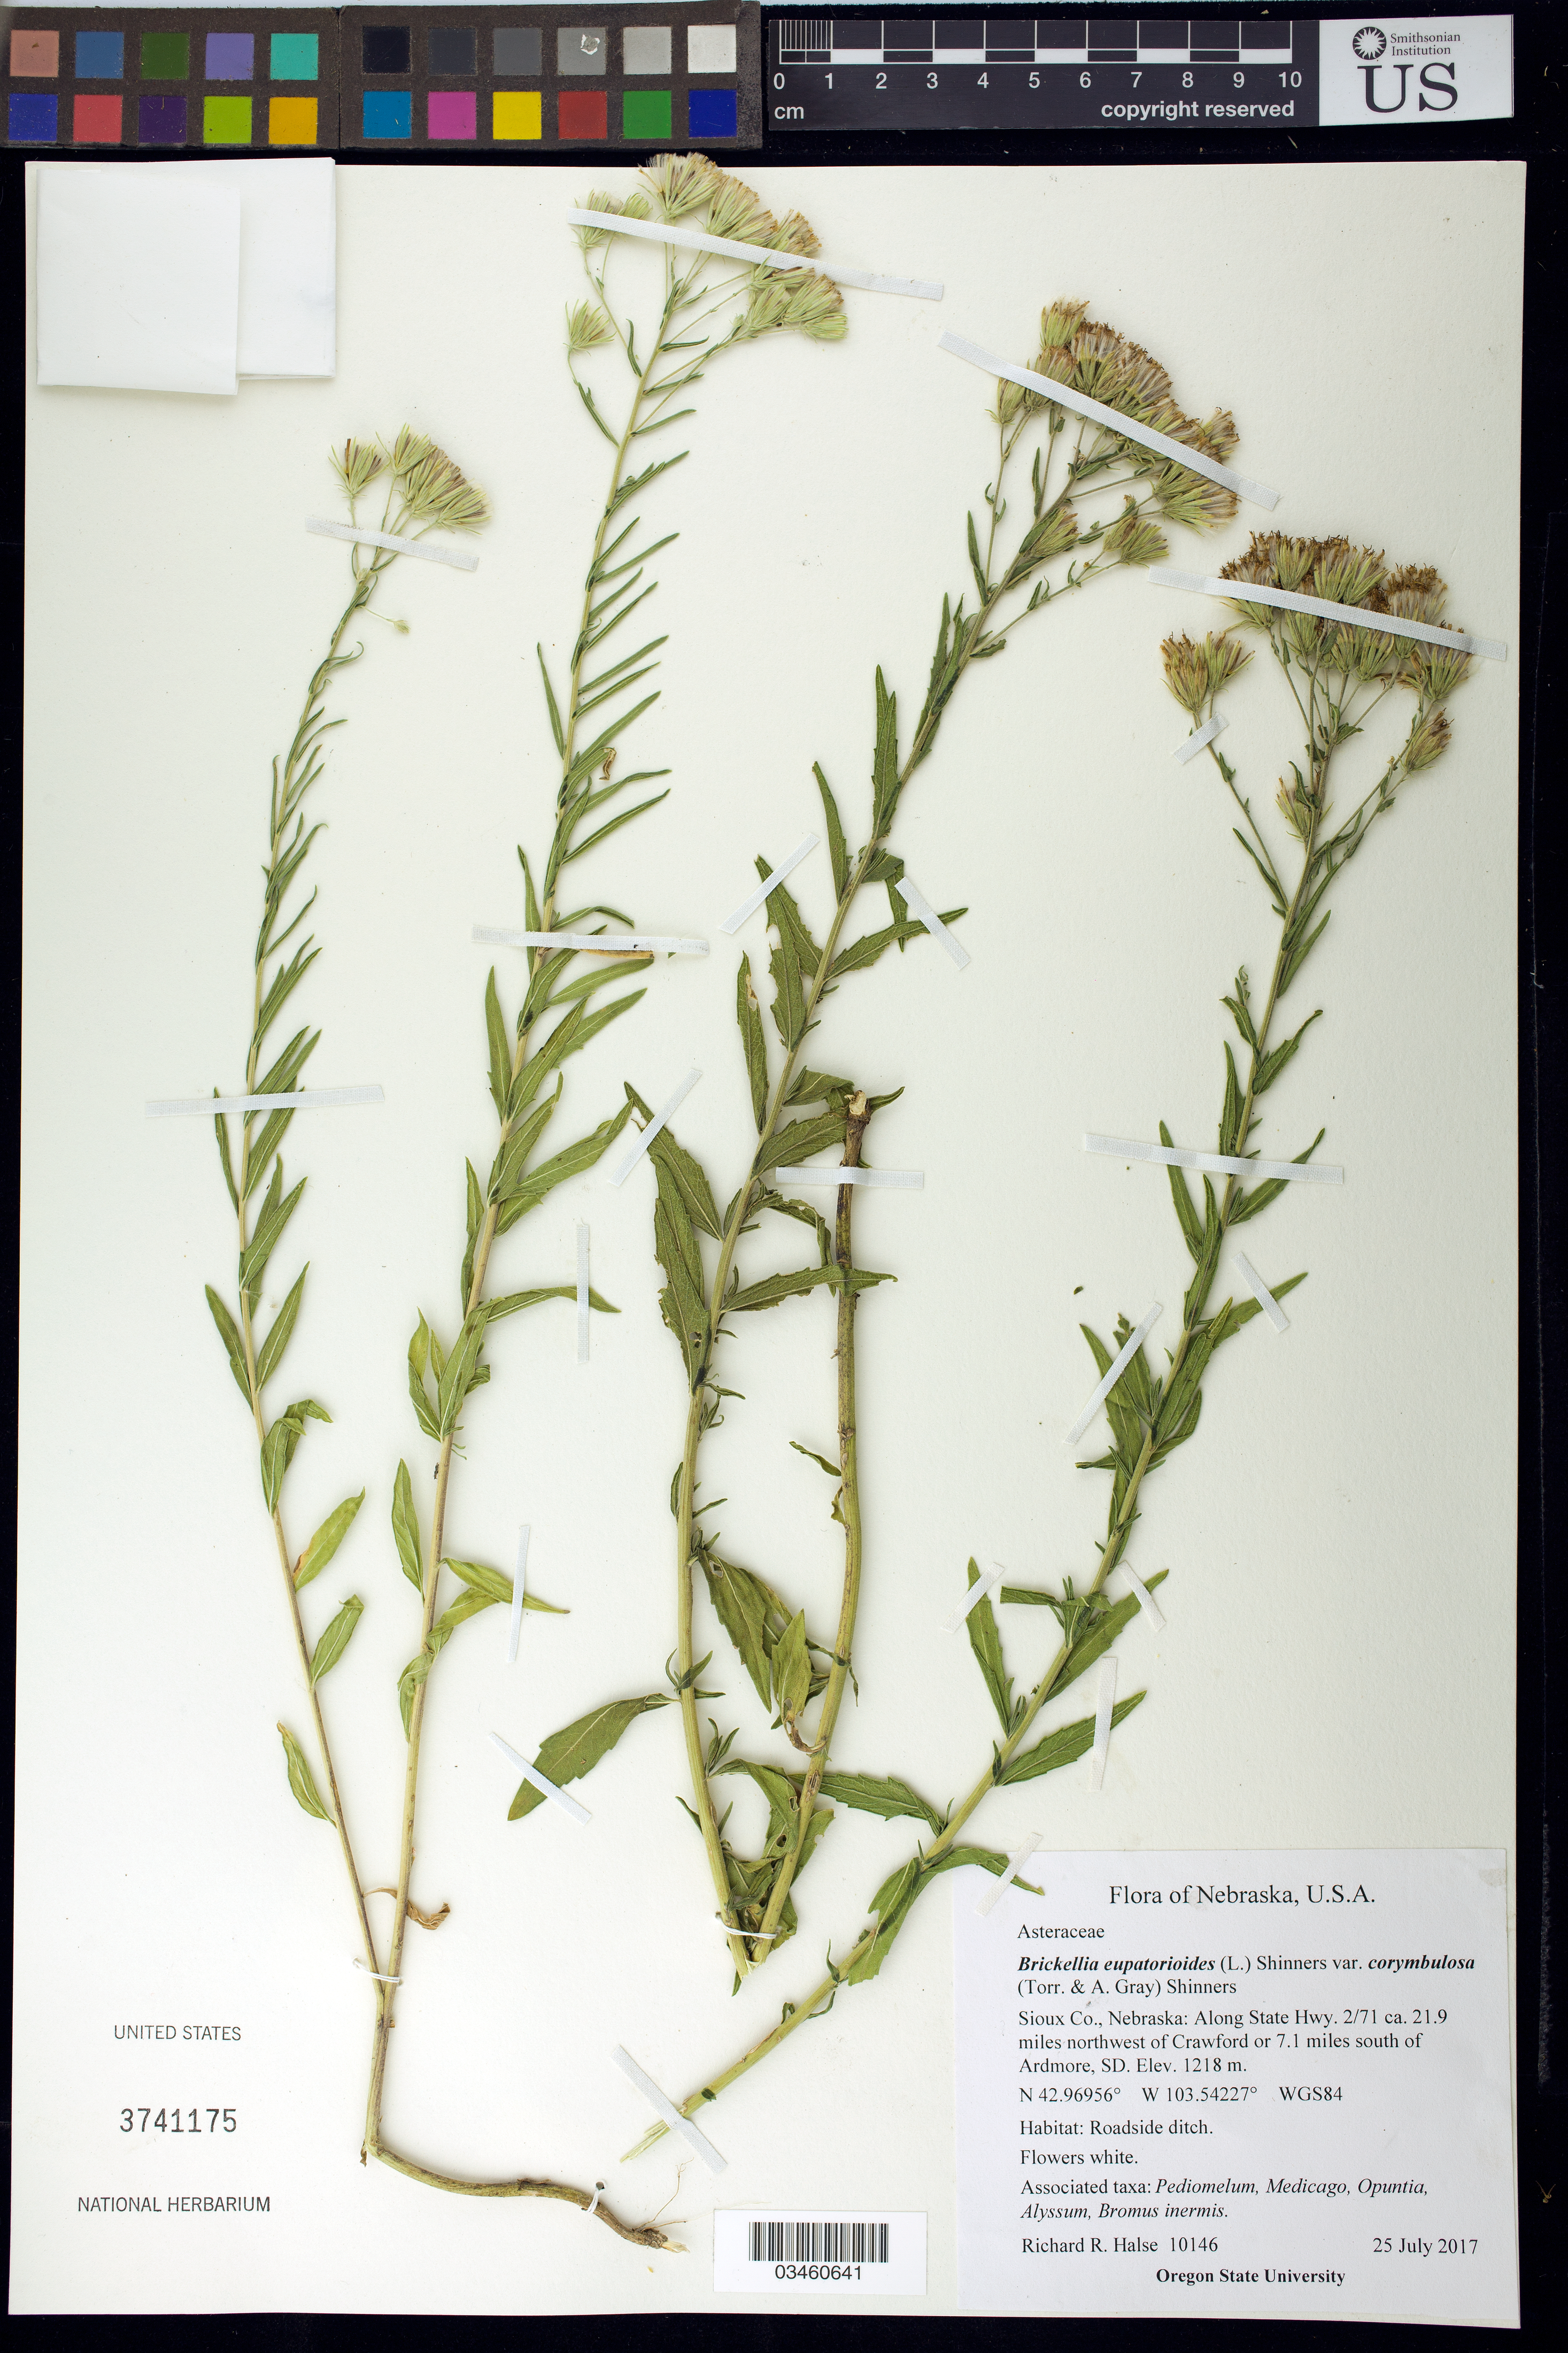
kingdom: Plantae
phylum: Tracheophyta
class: Magnoliopsida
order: Asterales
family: Asteraceae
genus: Brickellia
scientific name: Brickellia eupatorioides var. corymbulosa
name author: (Torr. & A. Gray) Shinners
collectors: R. Halse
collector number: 10146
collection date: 2017-07-25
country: United States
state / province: Nebraska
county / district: Sioux County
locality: Sioux Co., Nebraska: Along State Hwy. 2/71 ca. 21.9 miles northwest of Crawford or 7.1 miles south of Ardmore, SD.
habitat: Roadside.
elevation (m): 1218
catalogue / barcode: US 3741175